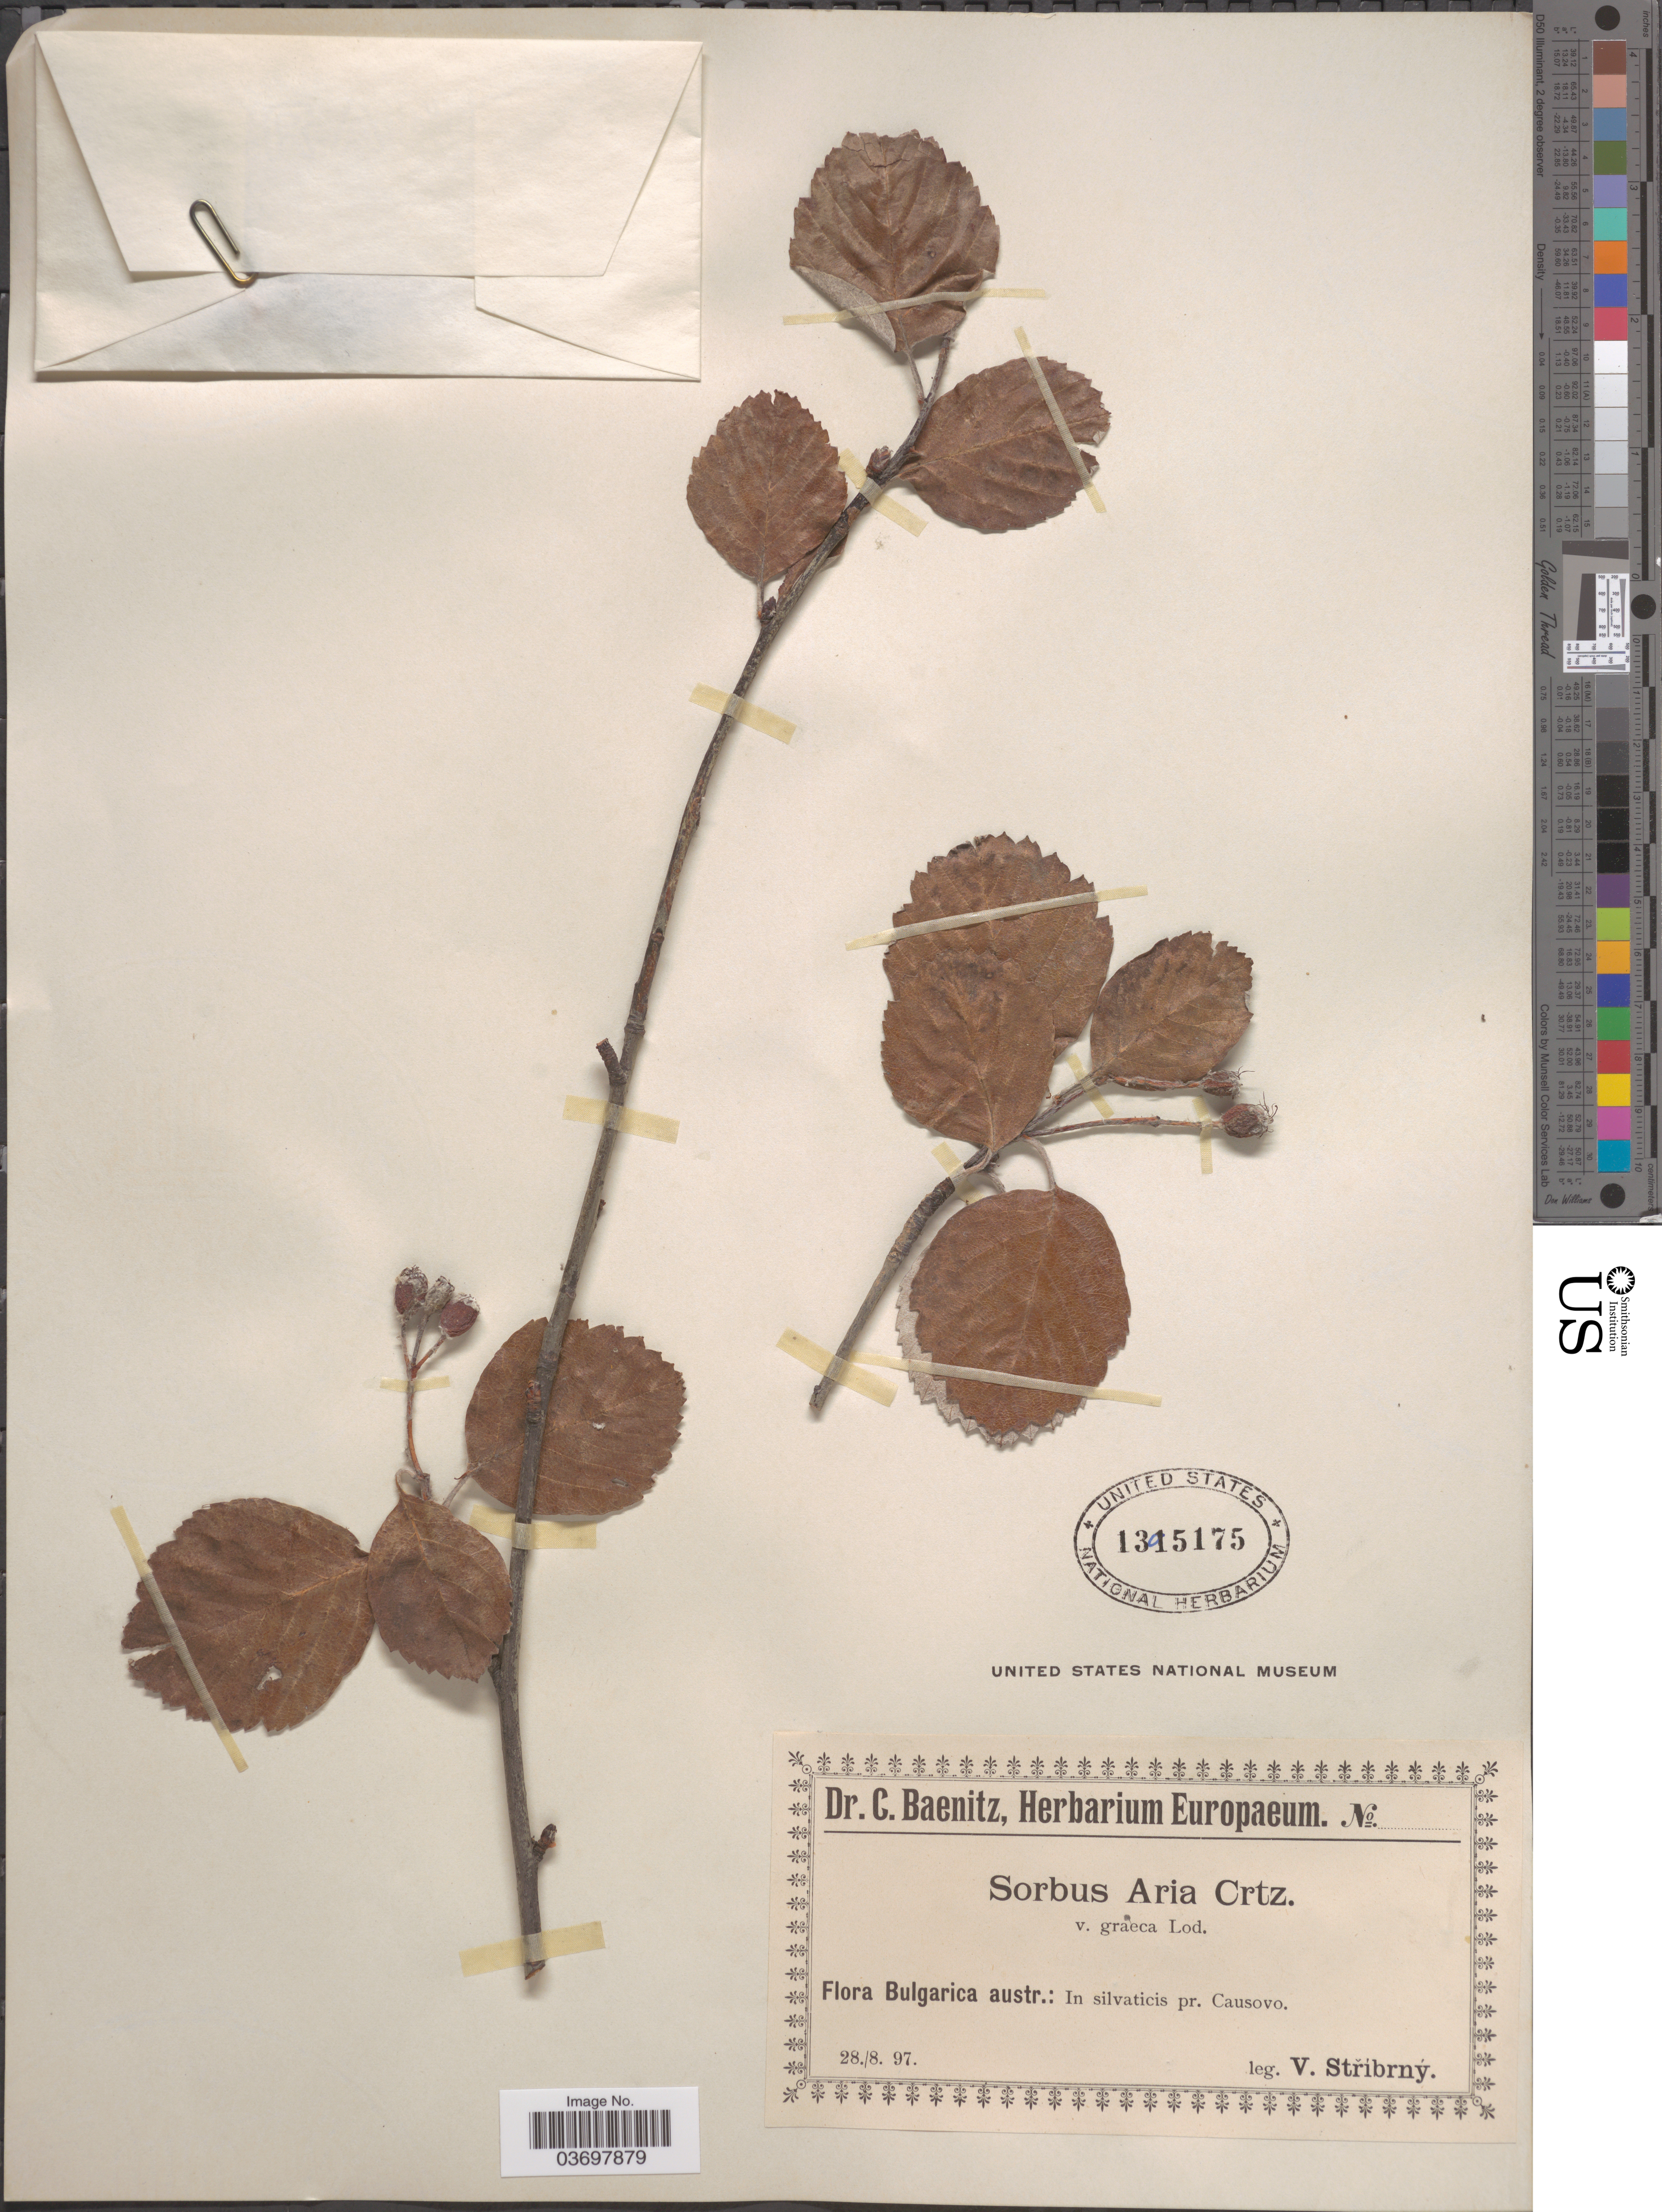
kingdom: Plantae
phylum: Tracheophyta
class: Magnoliopsida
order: Rosales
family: Rosaceae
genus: Sorbus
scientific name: Sorbus aria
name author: (L.) Crantz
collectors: V. Stribrny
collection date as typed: Transcribed d/m/y: 28/8/97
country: Bulgaria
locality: Bulgarica austr.: In silvaticis pr. Causovo.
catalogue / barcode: US 1395175